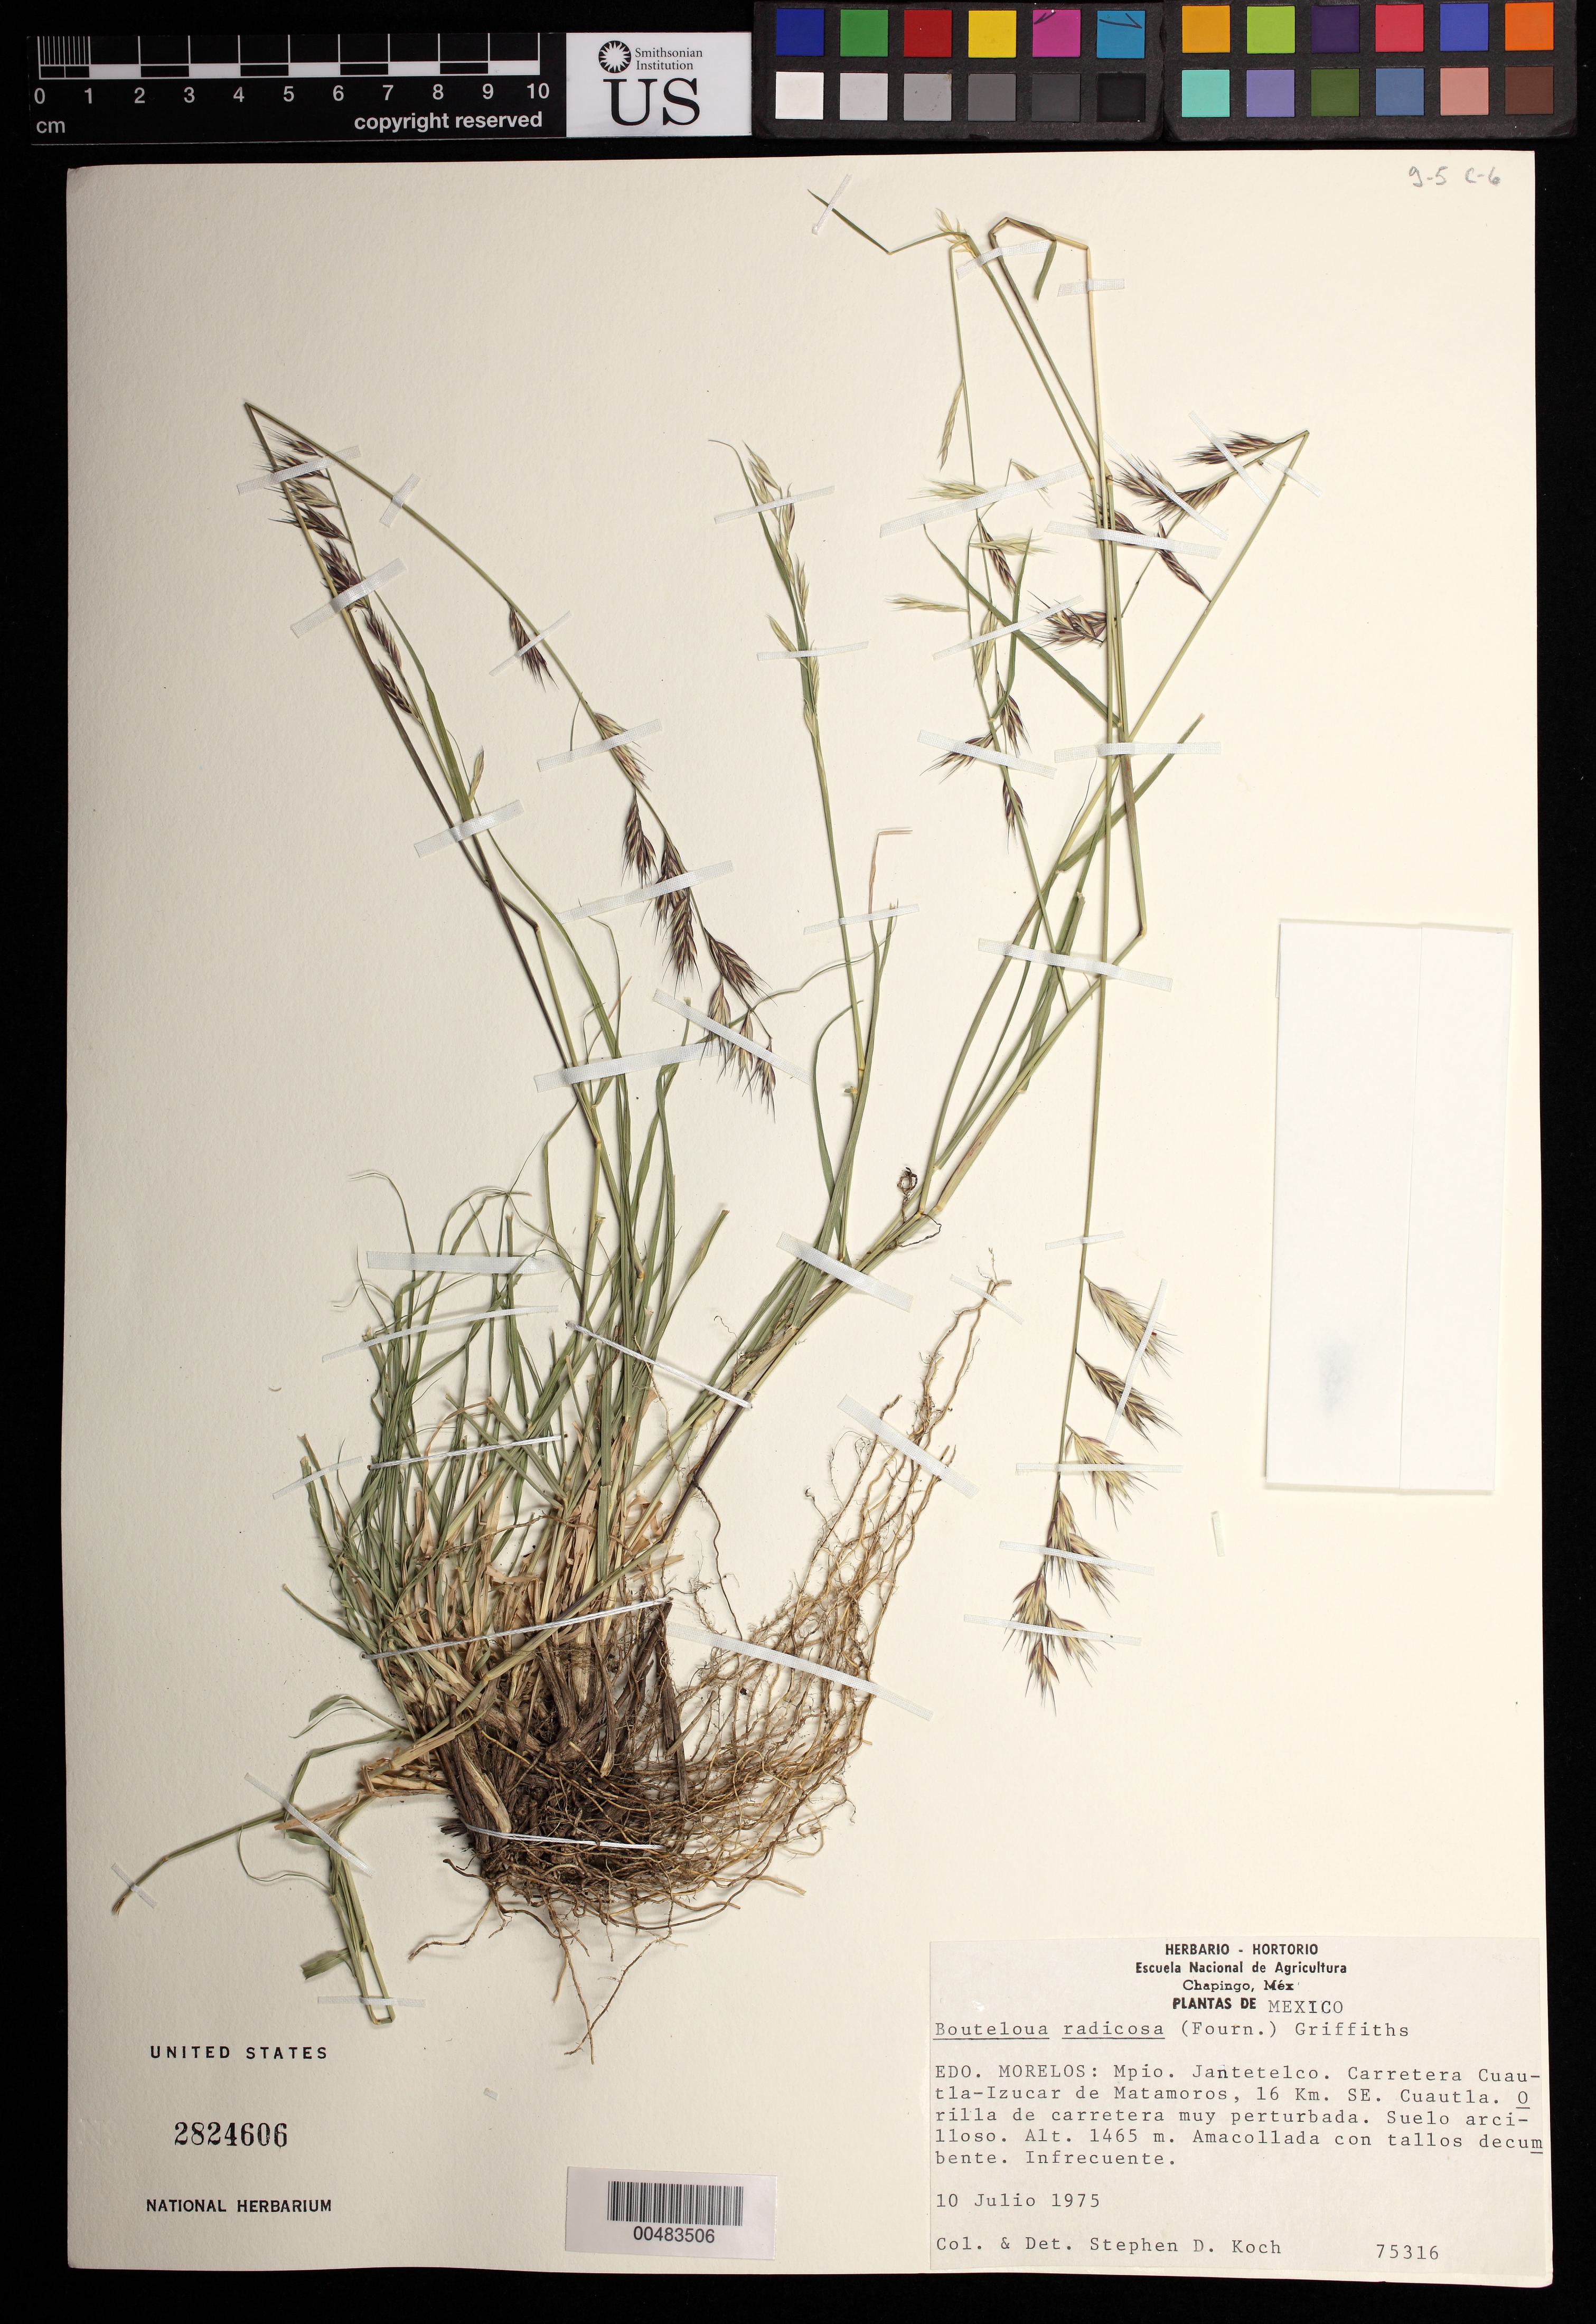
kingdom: Plantae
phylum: Tracheophyta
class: Liliopsida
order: Poales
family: Poaceae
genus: Bouteloua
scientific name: Bouteloua radicosa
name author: (E. Fourn.) Griffiths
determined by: Koch, S. D.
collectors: S. D. Koch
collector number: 75316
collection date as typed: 10 Jul 1975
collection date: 1975-07-10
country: Mexico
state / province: Morelos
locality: Mun Jantetelco, carretera Cuautla-Izucar de Matamoros, 16 km SE Cuautla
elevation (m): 1465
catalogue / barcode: US 2824606